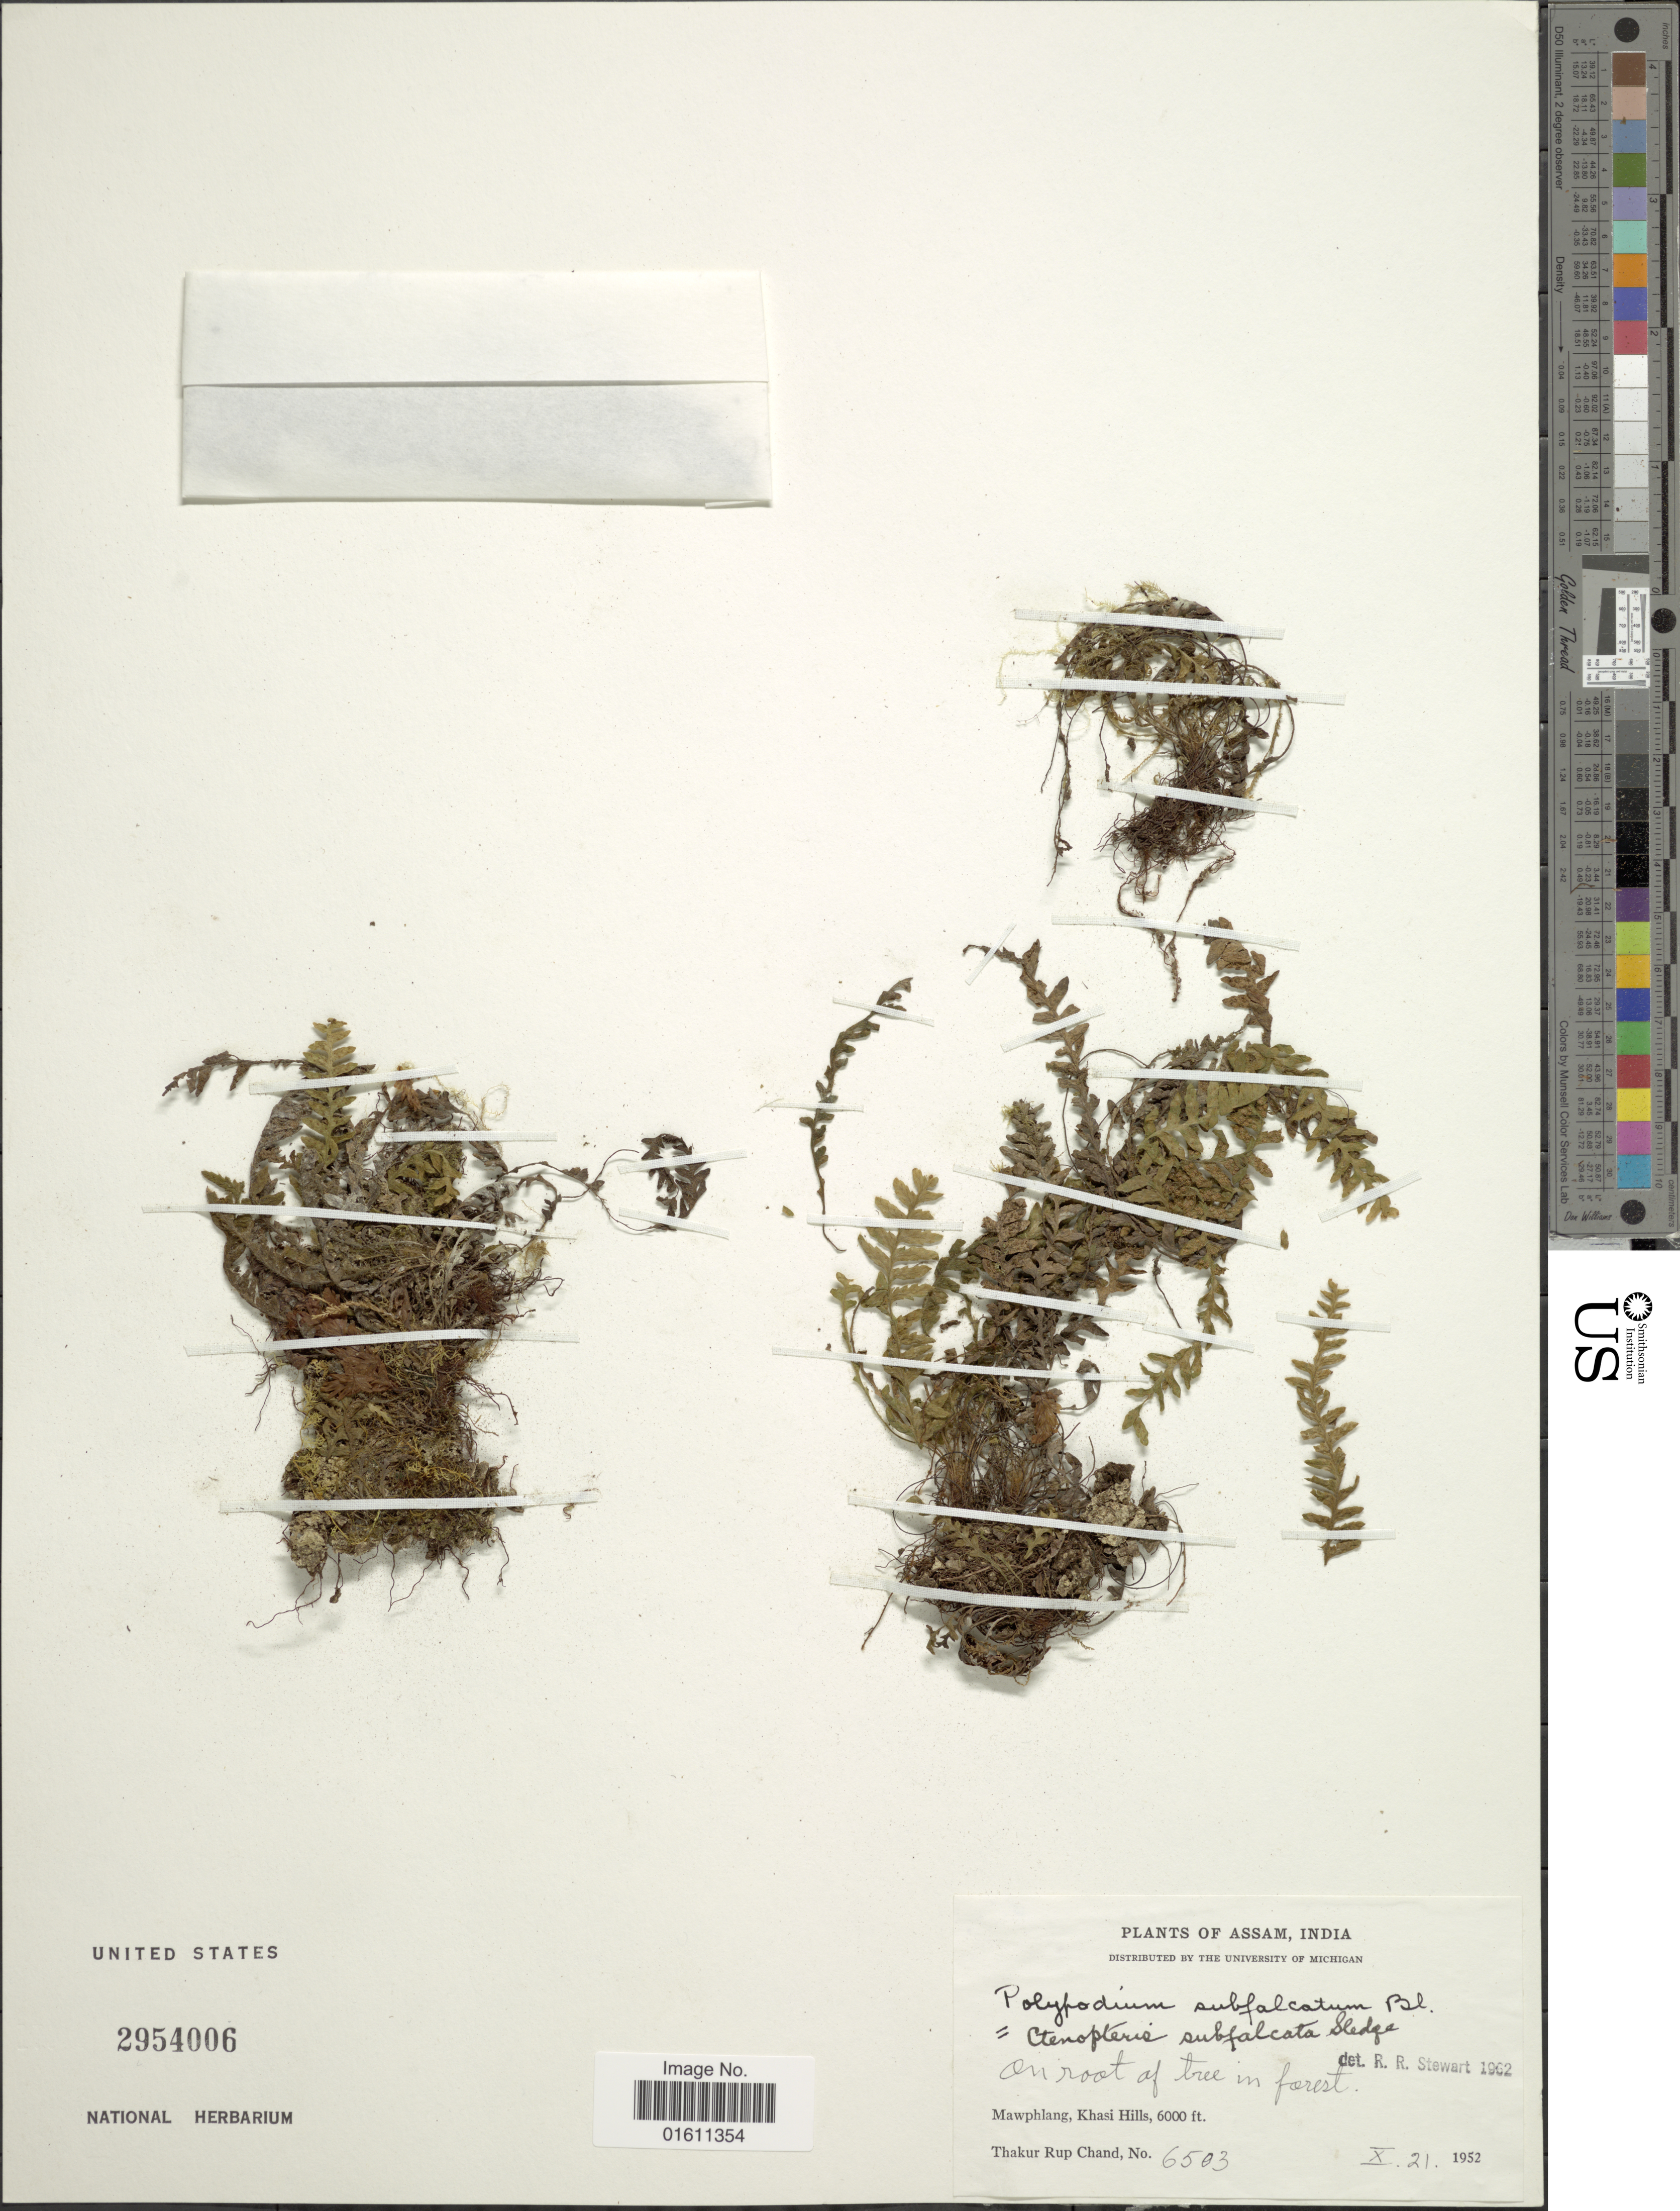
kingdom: Plantae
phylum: Tracheophyta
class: Polypodiopsida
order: Polypodiales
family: Polypodiaceae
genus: Tomophyllum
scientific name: Tomophyllum donianum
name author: (Spreng.) Fraser-Jenk. & Parris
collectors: T. R. Chand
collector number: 6503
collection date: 1952-10-21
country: India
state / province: Meghalaya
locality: Assam, India, Mawphlang, Khasi Hills.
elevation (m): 1829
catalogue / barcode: US 2954006